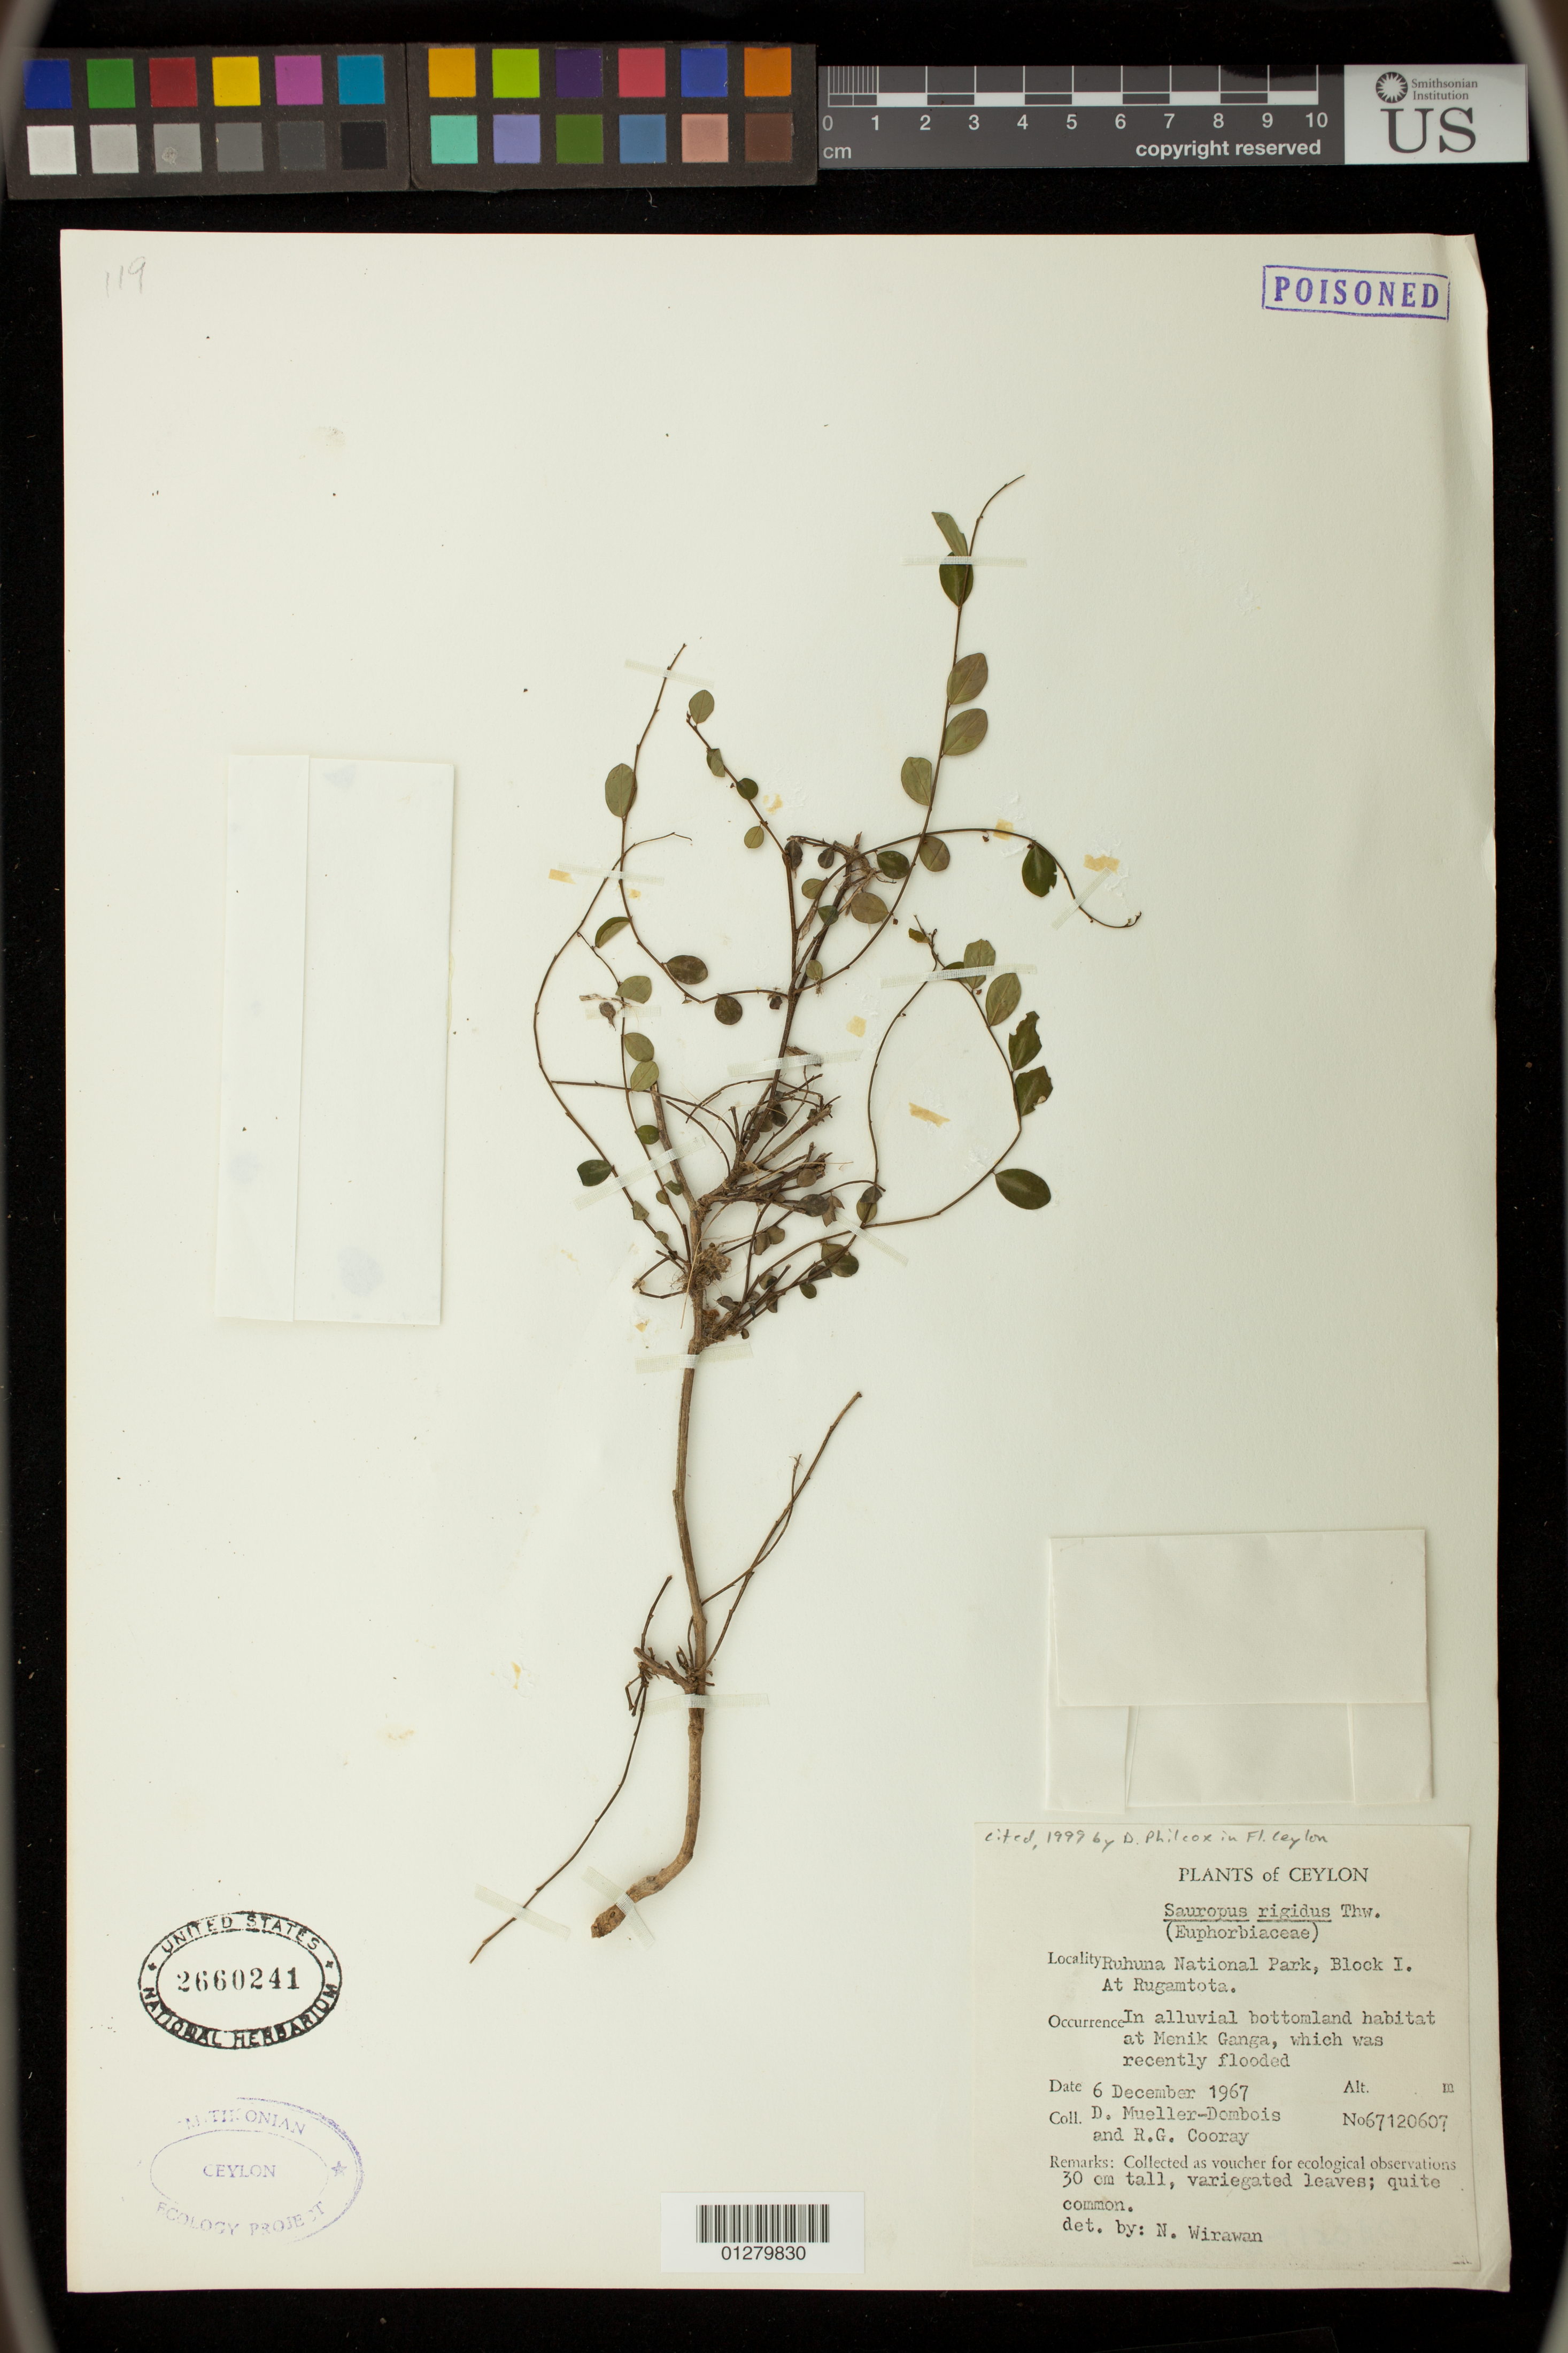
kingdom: Plantae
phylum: Tracheophyta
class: Magnoliopsida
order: Malpighiales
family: Phyllanthaceae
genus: Sauropus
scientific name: Sauropus quadrangularis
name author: (Willd.) Müll. Arg.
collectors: D. Mueller-Dombois & R. Cooray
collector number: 67120607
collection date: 1967-12-06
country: Sri Lanka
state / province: Southern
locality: Ruhuna National Park, Block I. at Rugamtota.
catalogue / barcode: US 2660241